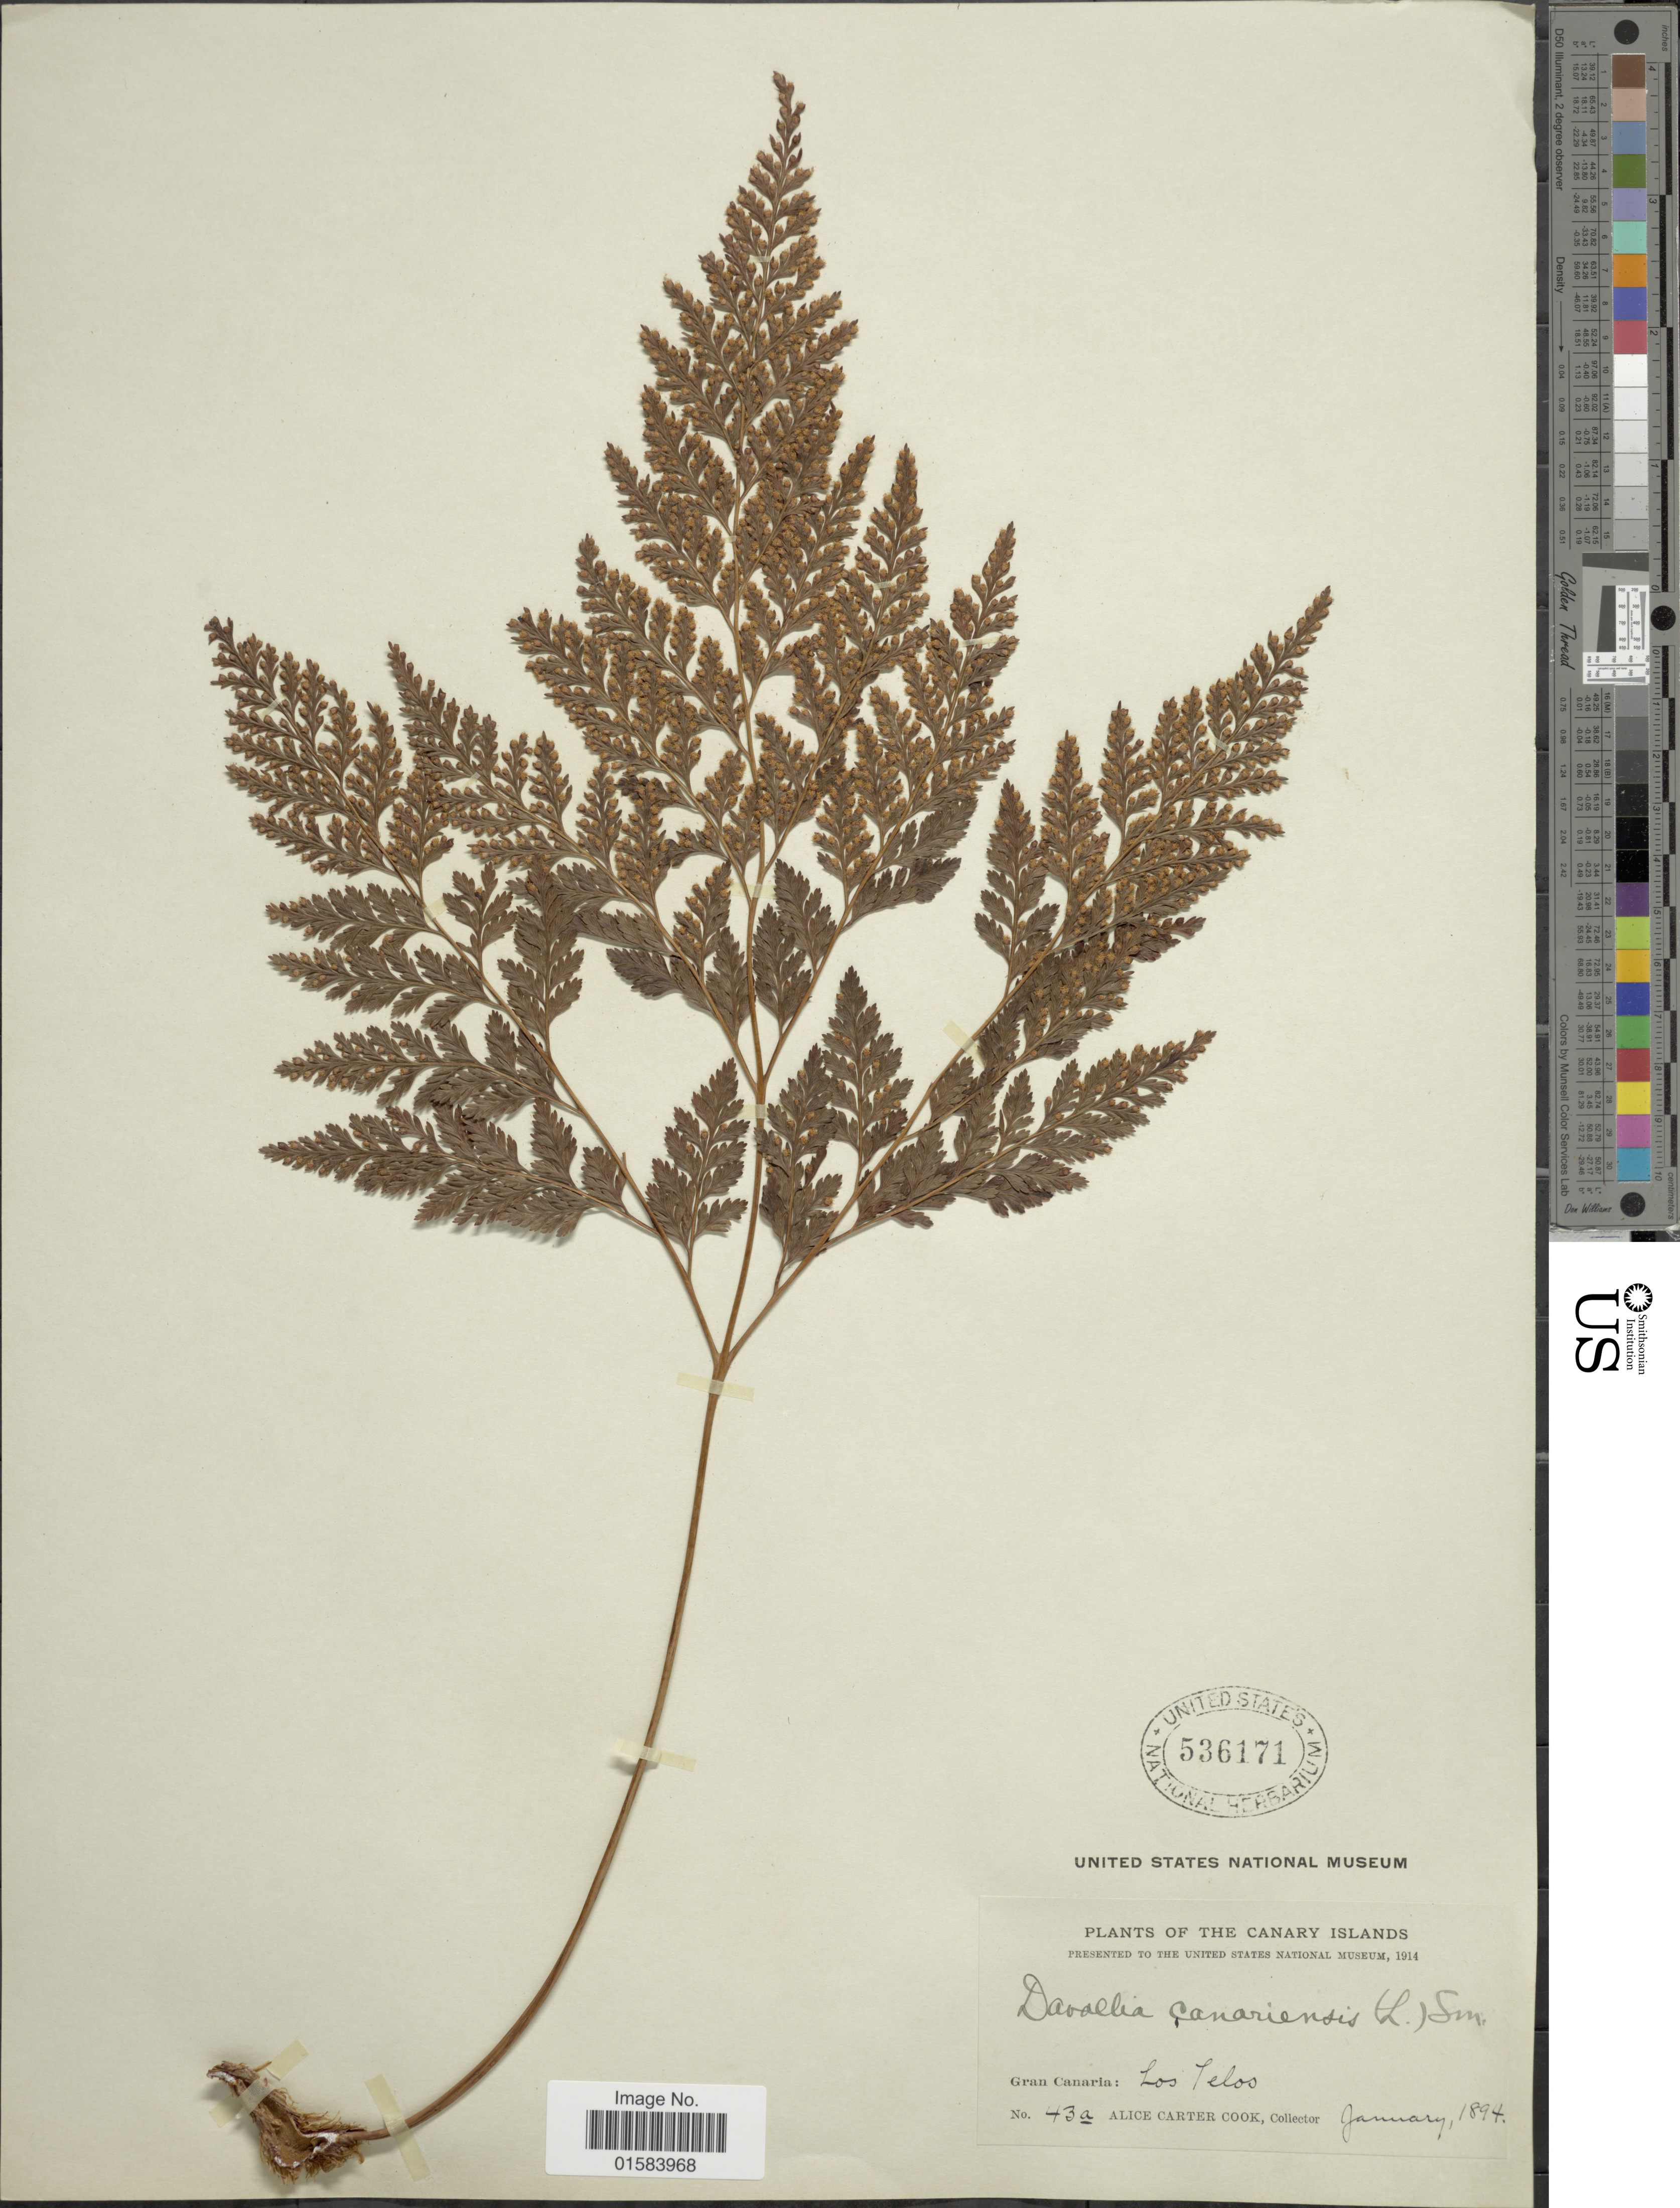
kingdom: Plantae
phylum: Tracheophyta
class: Polypodiopsida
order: Polypodiales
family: Davalliaceae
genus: Davallia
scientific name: Davallia canariensis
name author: (L.) Sm.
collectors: Alice C. Cook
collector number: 43a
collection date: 1894-01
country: Spain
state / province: Canarias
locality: The Canary Islands, Gran Canaria: Los Telos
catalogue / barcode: US 536171